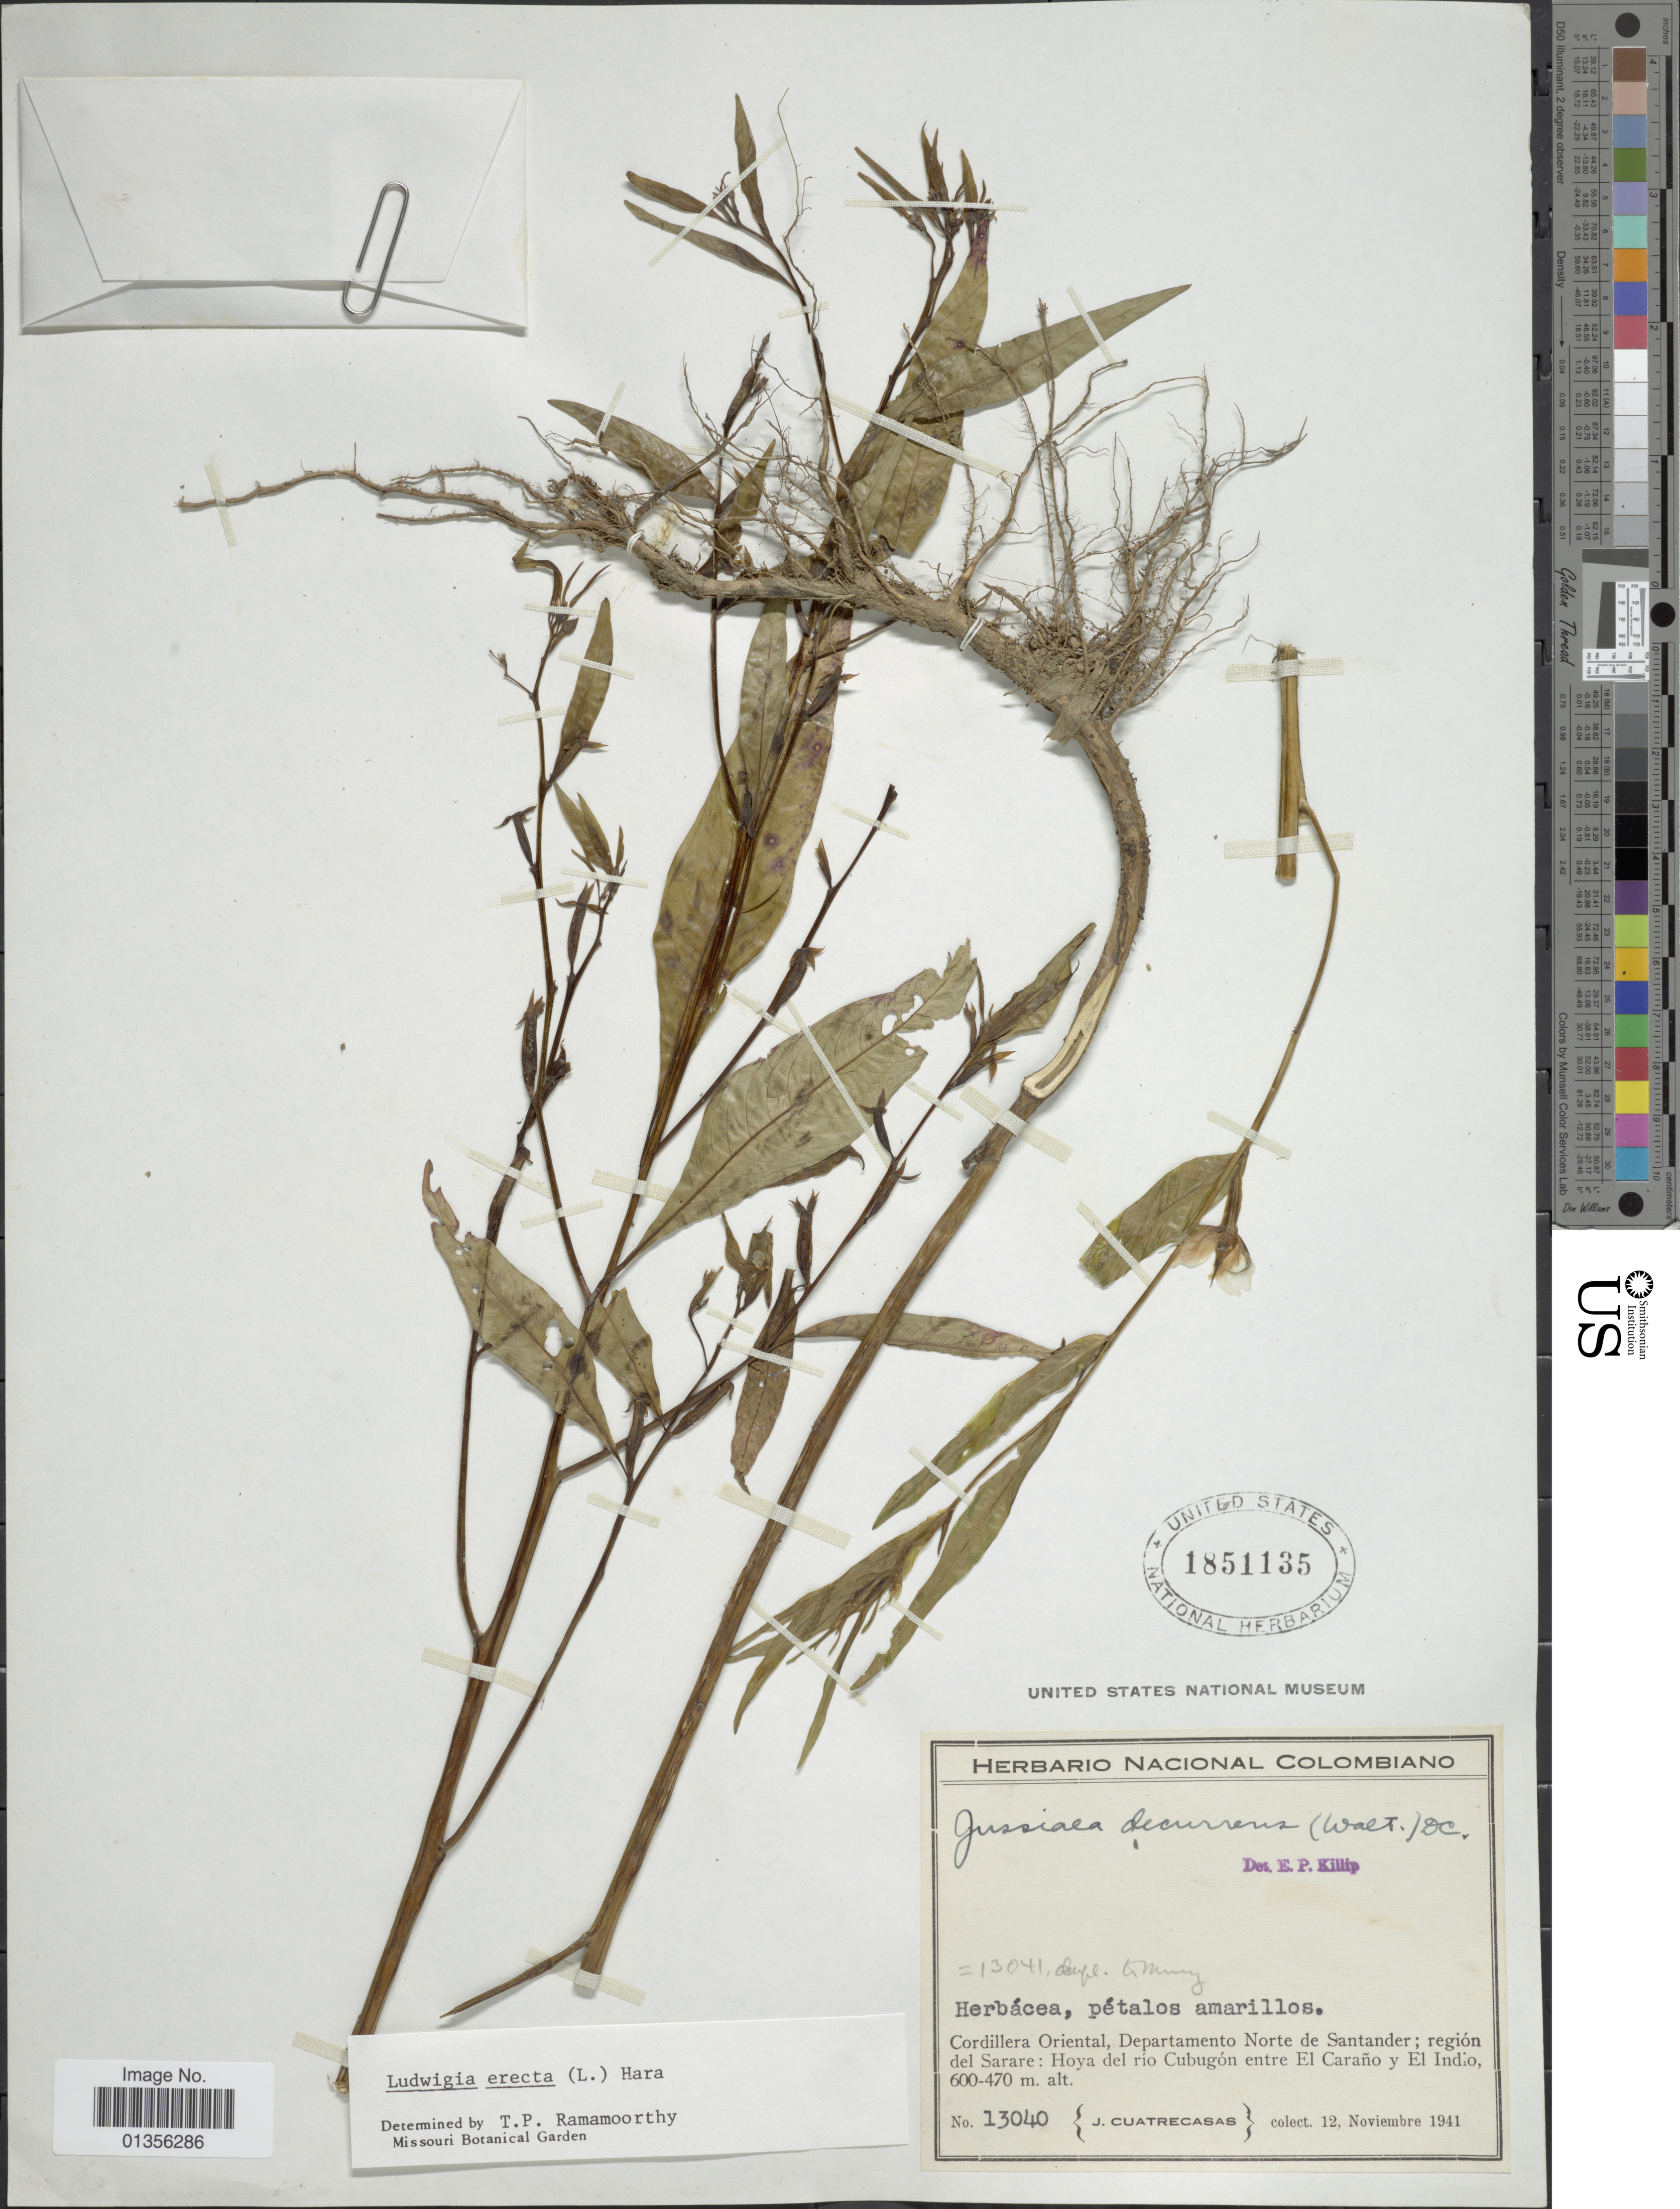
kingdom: Plantae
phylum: Tracheophyta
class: Magnoliopsida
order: Myrtales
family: Onagraceae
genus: Ludwigia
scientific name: Ludwigia erecta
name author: (L.) H. Hara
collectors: J. Cuatrecasas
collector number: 13040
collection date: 1941-11-12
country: Colombia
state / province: Norte de Santander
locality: Cordillera Oriental; región del Sarare: Hoya del rio Cubugón entre El Caraño y El Indio.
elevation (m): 470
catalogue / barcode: US 1851135